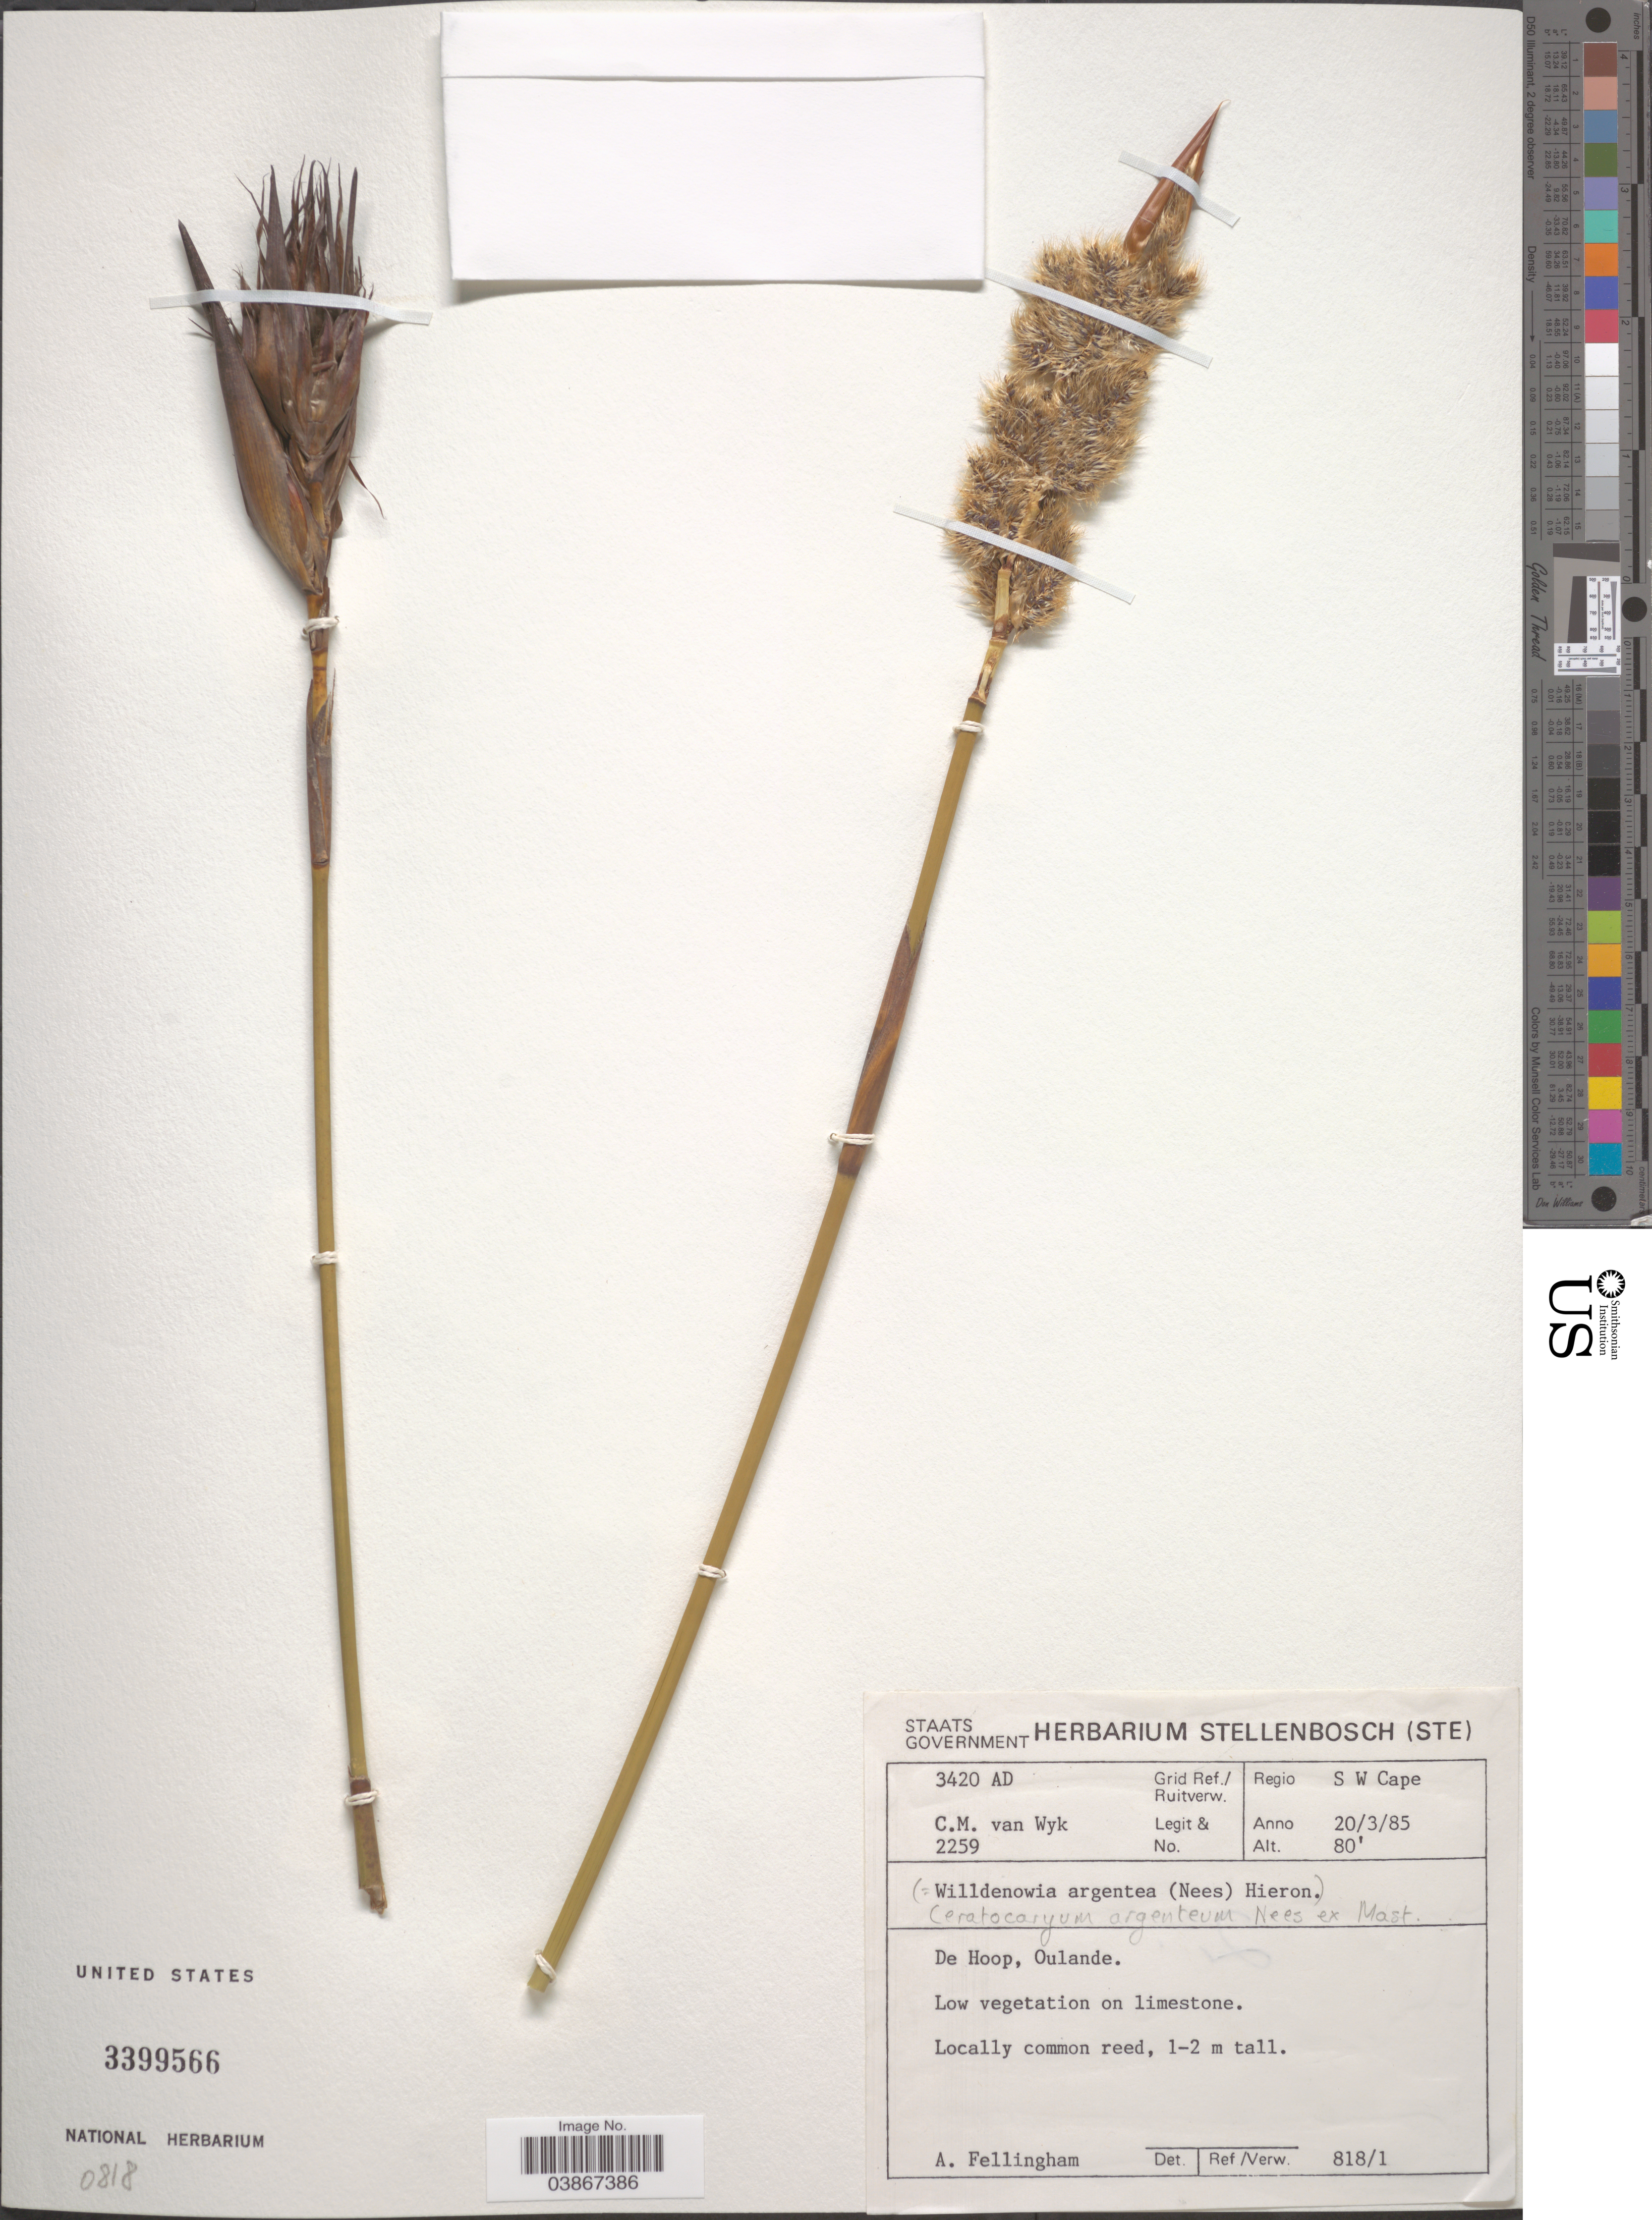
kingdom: Plantae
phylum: Tracheophyta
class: Liliopsida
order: Poales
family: Restionaceae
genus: Ceratocaryum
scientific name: Ceratocaryum argenteum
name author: Nees ex Kunth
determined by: Strong, Mark T., (BOT), Smithsonian Institution - National Museum of Natural History (UNITED STATES)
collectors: C. Van Wyk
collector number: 2259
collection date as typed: Transcribed d/m/y: 20/3/85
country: South Africa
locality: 3420 AD Grid Ref./ Ruitverw. Regio S. W. Cape. De Hoop, Oulande.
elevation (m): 24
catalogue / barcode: US 3399566